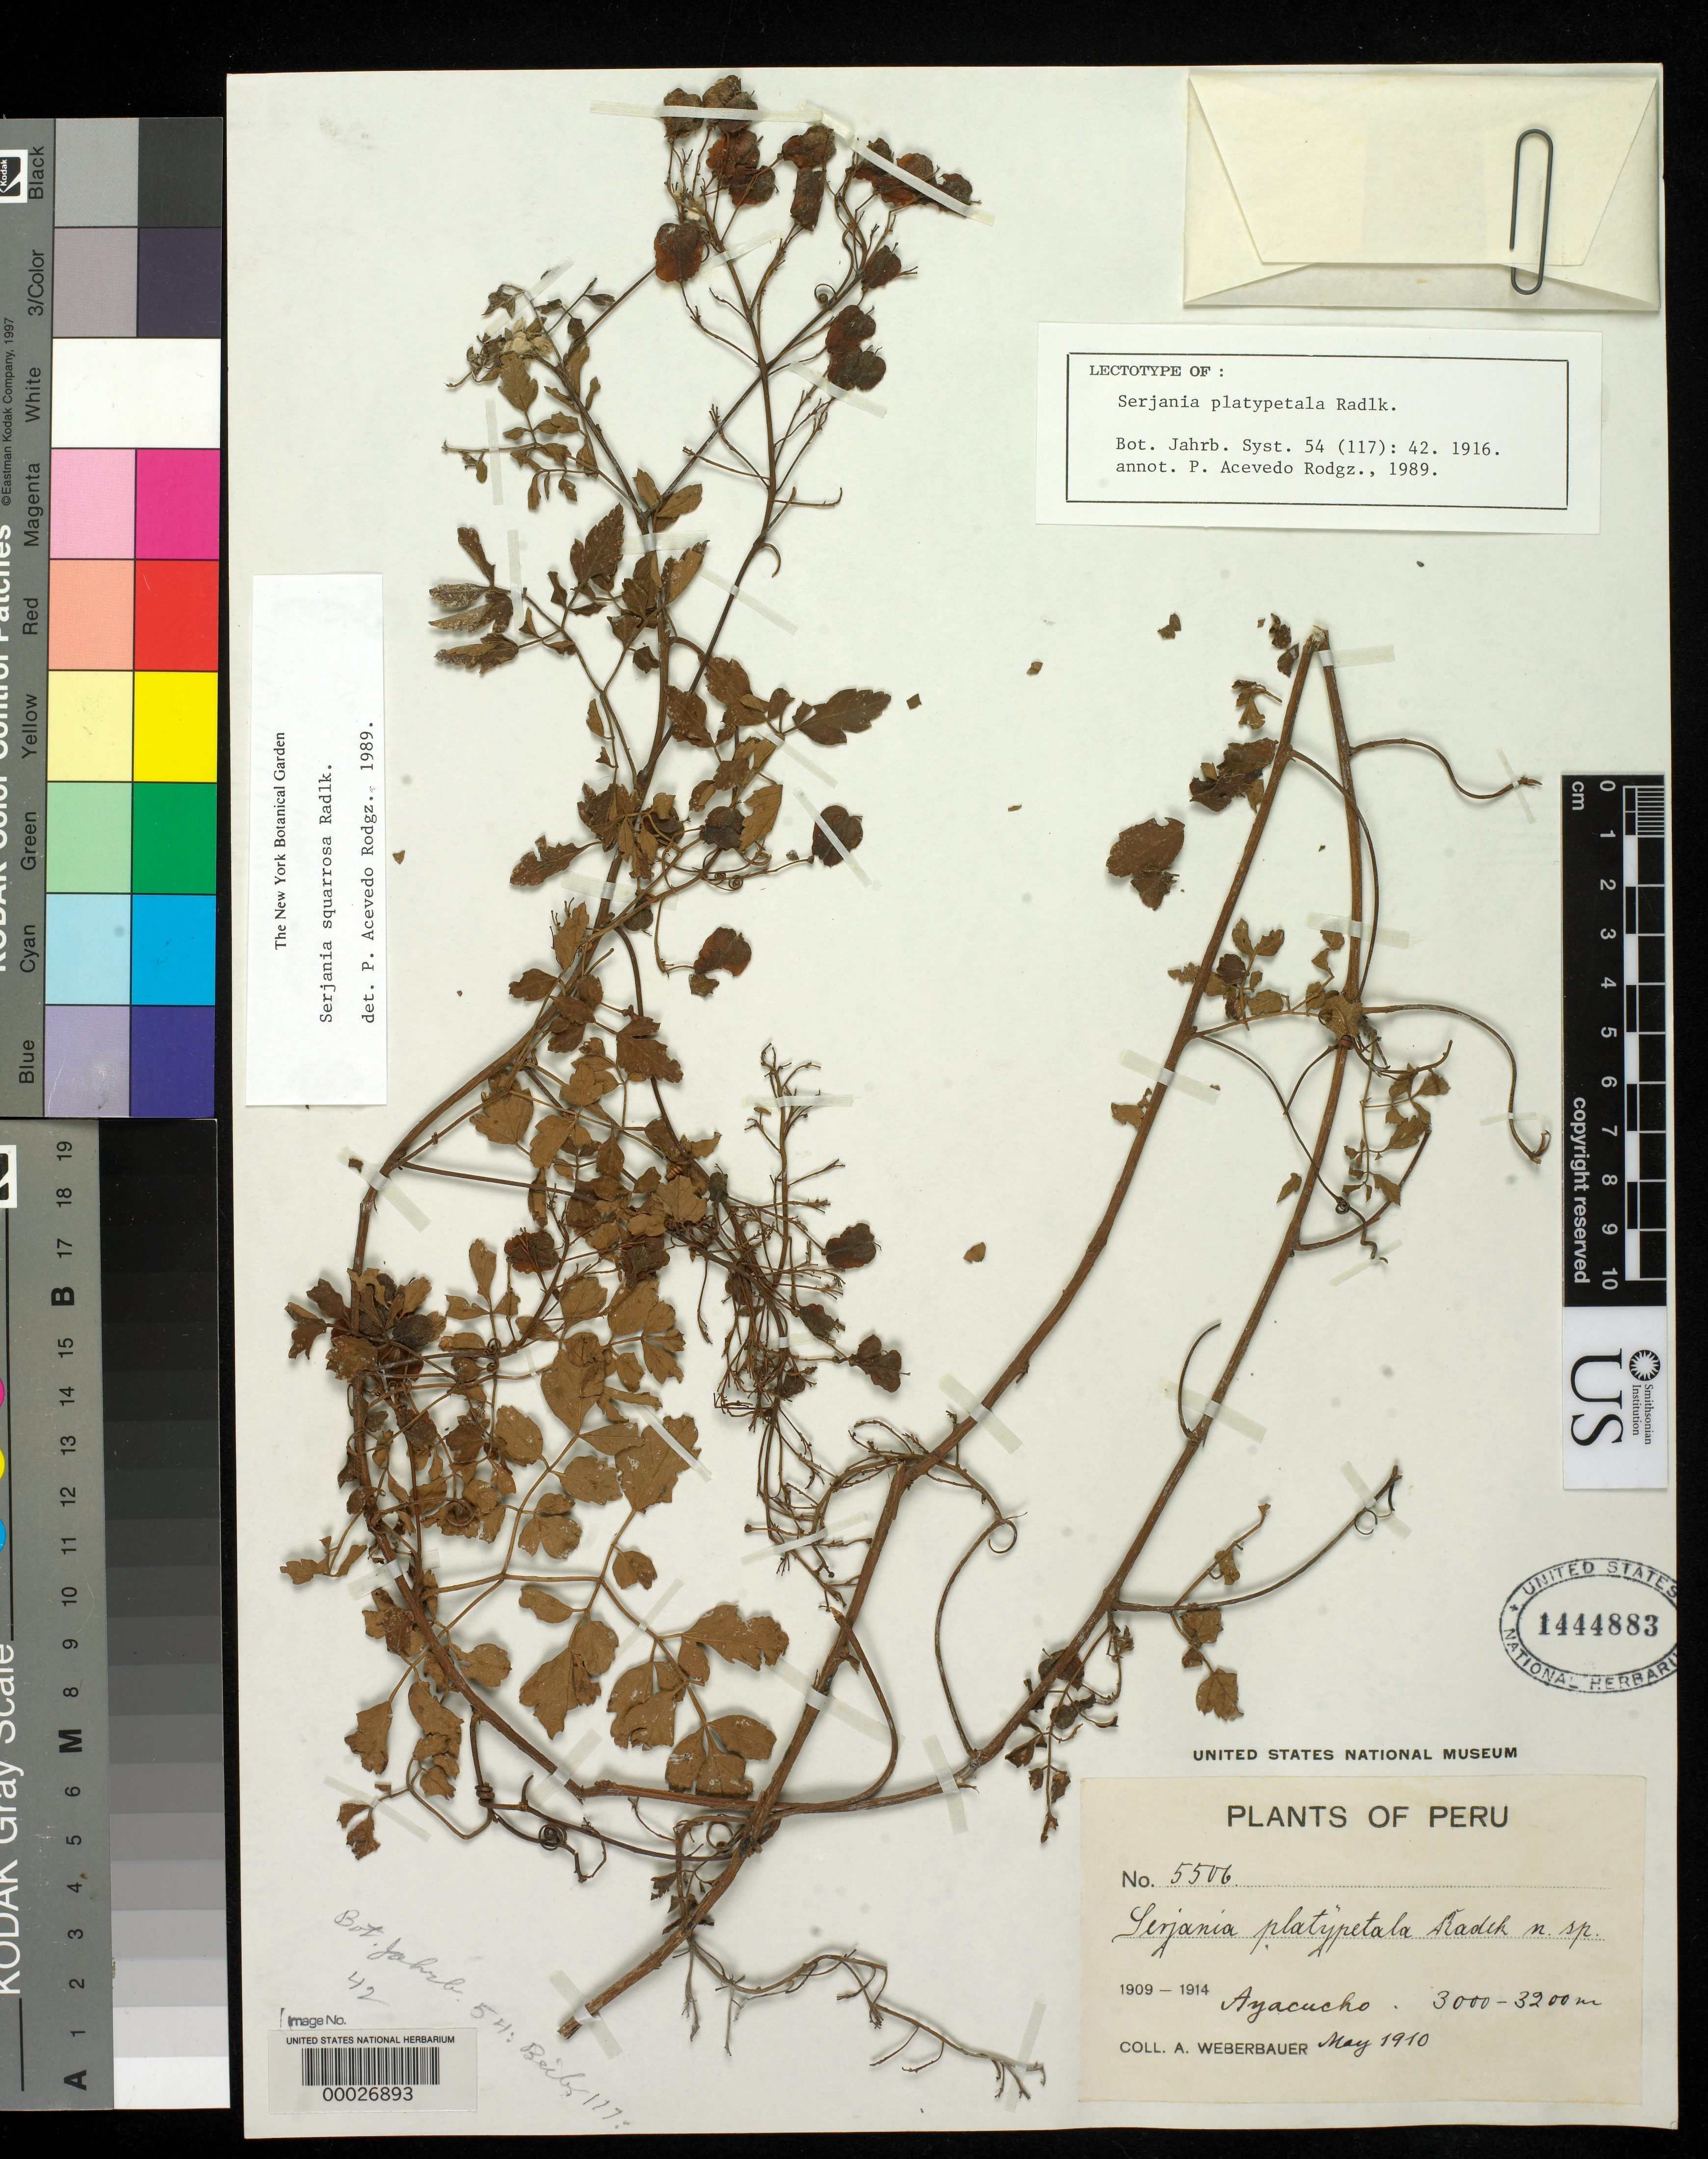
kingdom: Plantae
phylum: Tracheophyta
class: Magnoliopsida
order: Sapindales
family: Sapindaceae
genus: Serjania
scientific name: Serjania platypetala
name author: Radlk.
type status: Isotype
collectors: A. Weberbauer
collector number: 5506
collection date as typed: May 1910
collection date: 1910-05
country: Peru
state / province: Ayacucho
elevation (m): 3000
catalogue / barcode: US 1444883